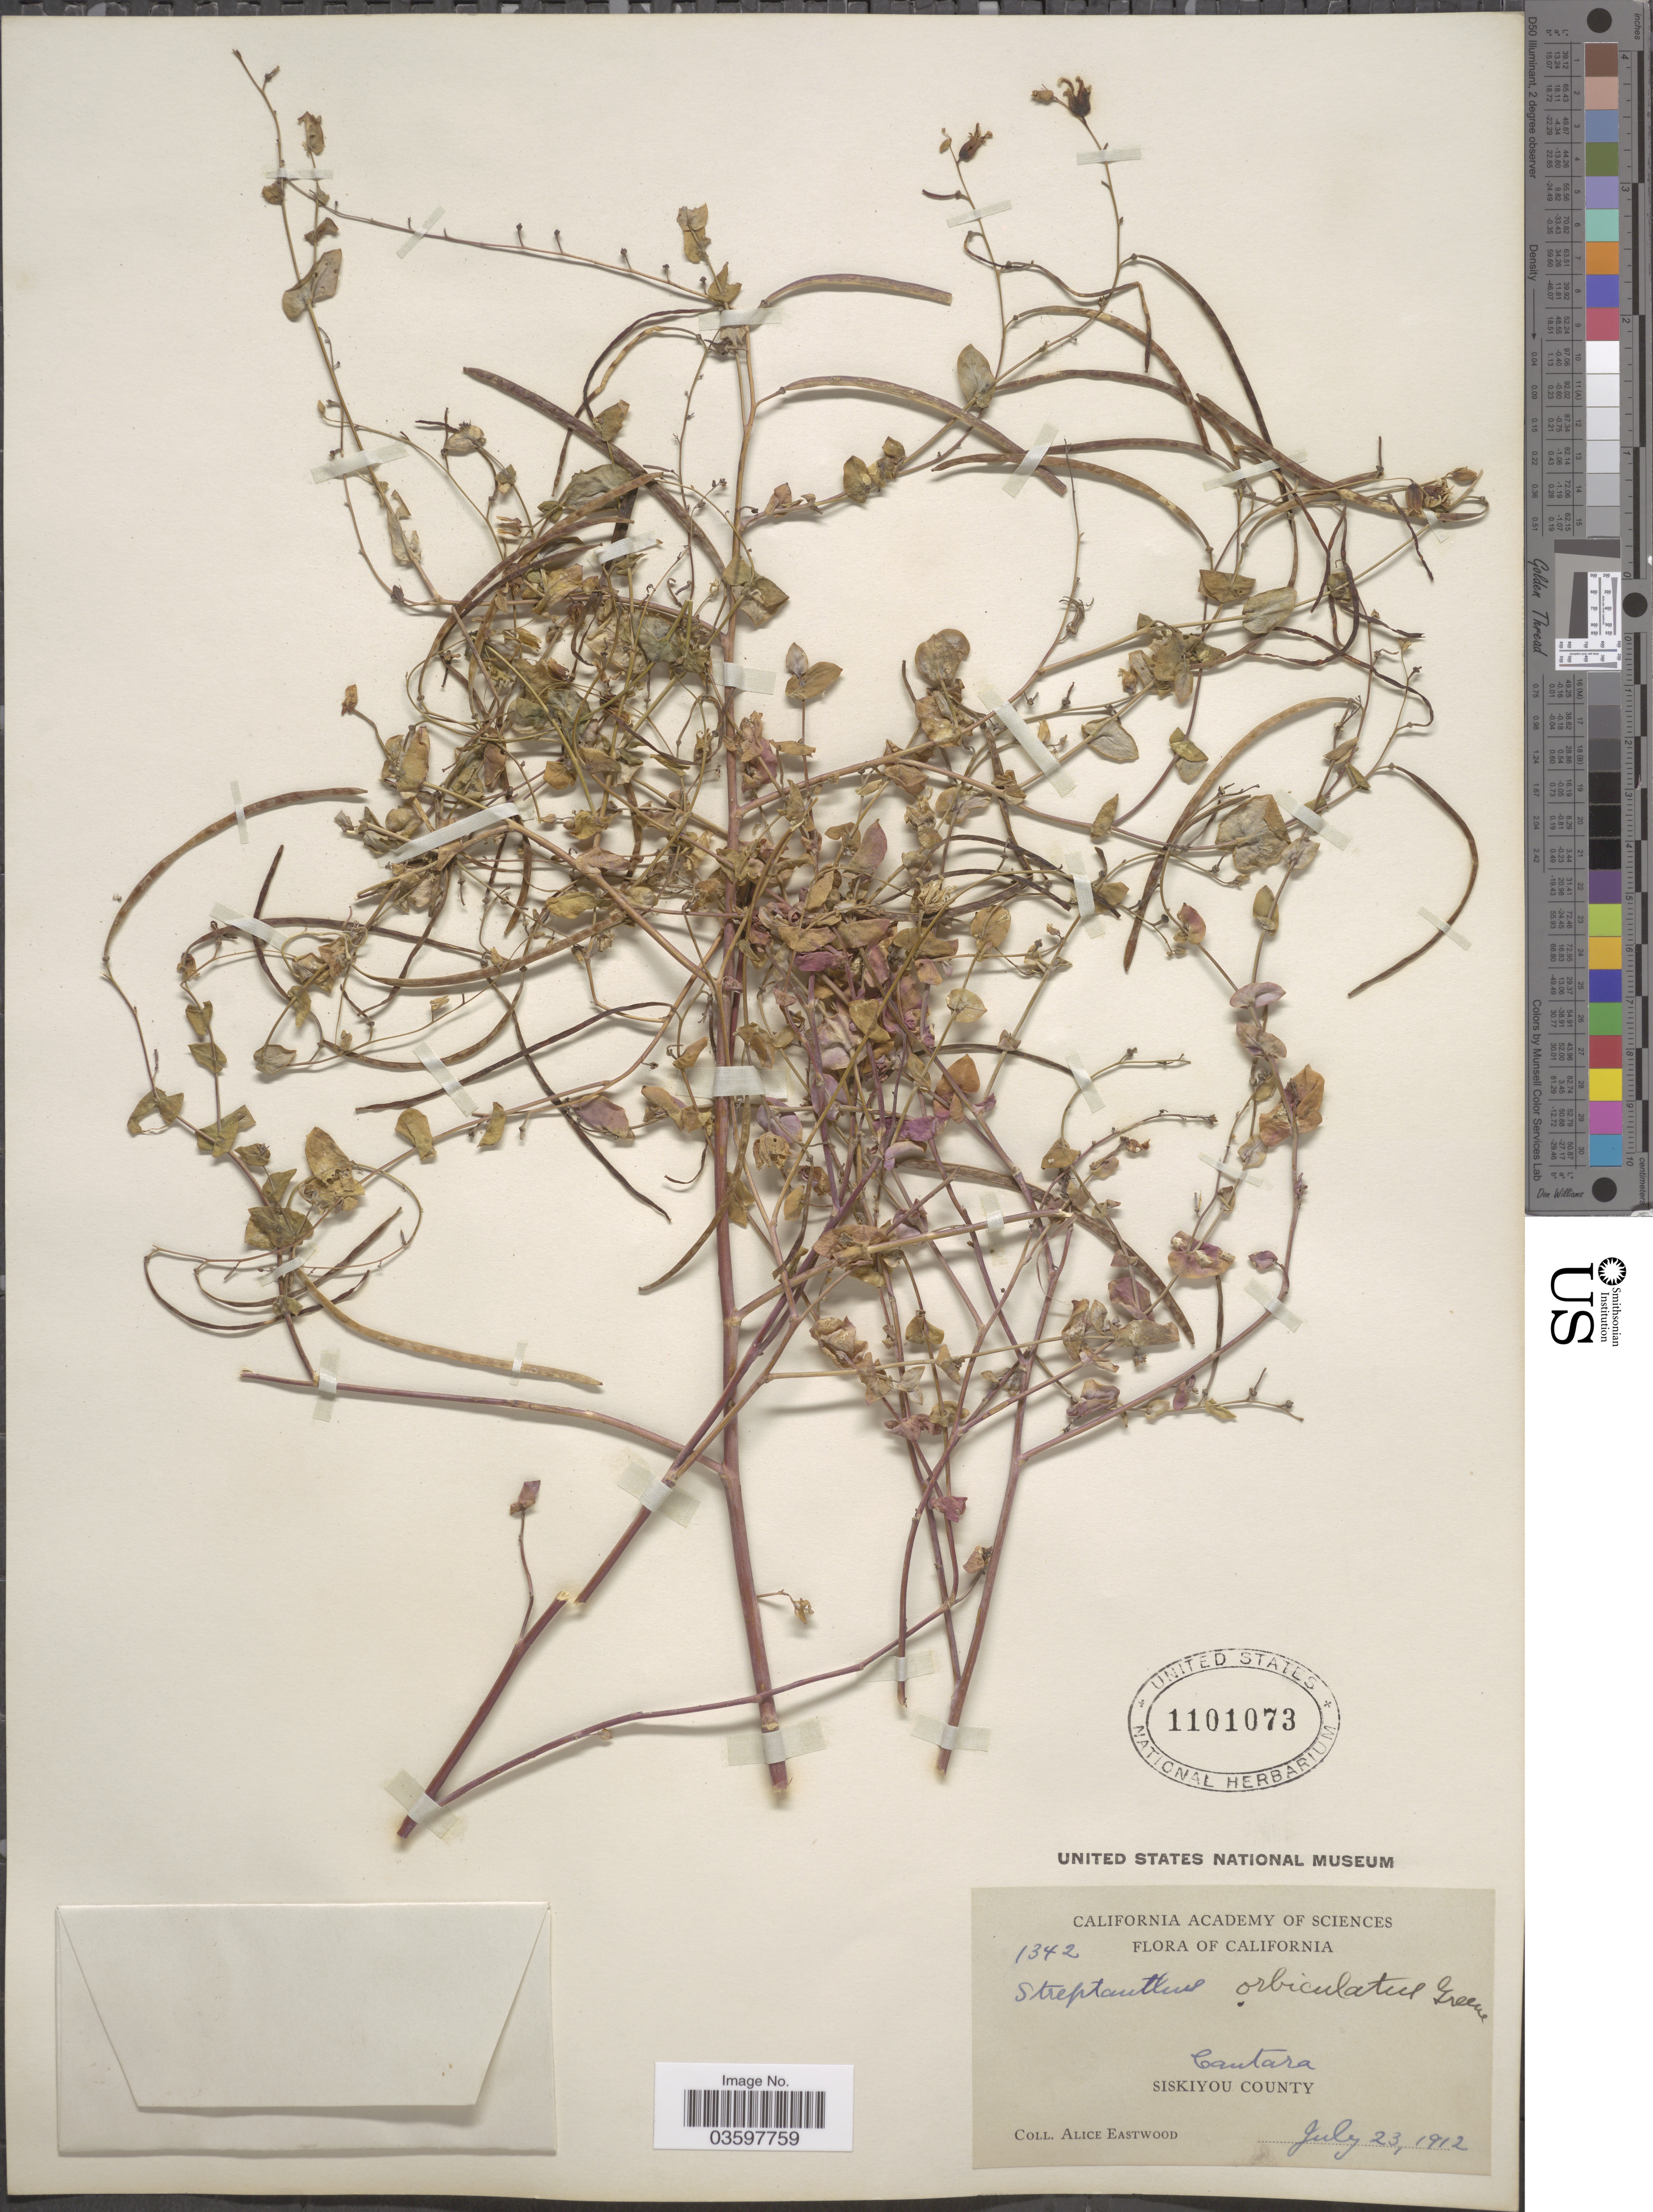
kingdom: Plantae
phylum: Tracheophyta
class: Magnoliopsida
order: Brassicales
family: Brassicaceae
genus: Streptanthus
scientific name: Streptanthus tortuosus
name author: Kellogg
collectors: A. Eastwood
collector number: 1342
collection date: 1912-07-23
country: United States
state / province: California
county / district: Siskiyou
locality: Cantara. Siskiyou County.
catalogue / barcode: US 1101073